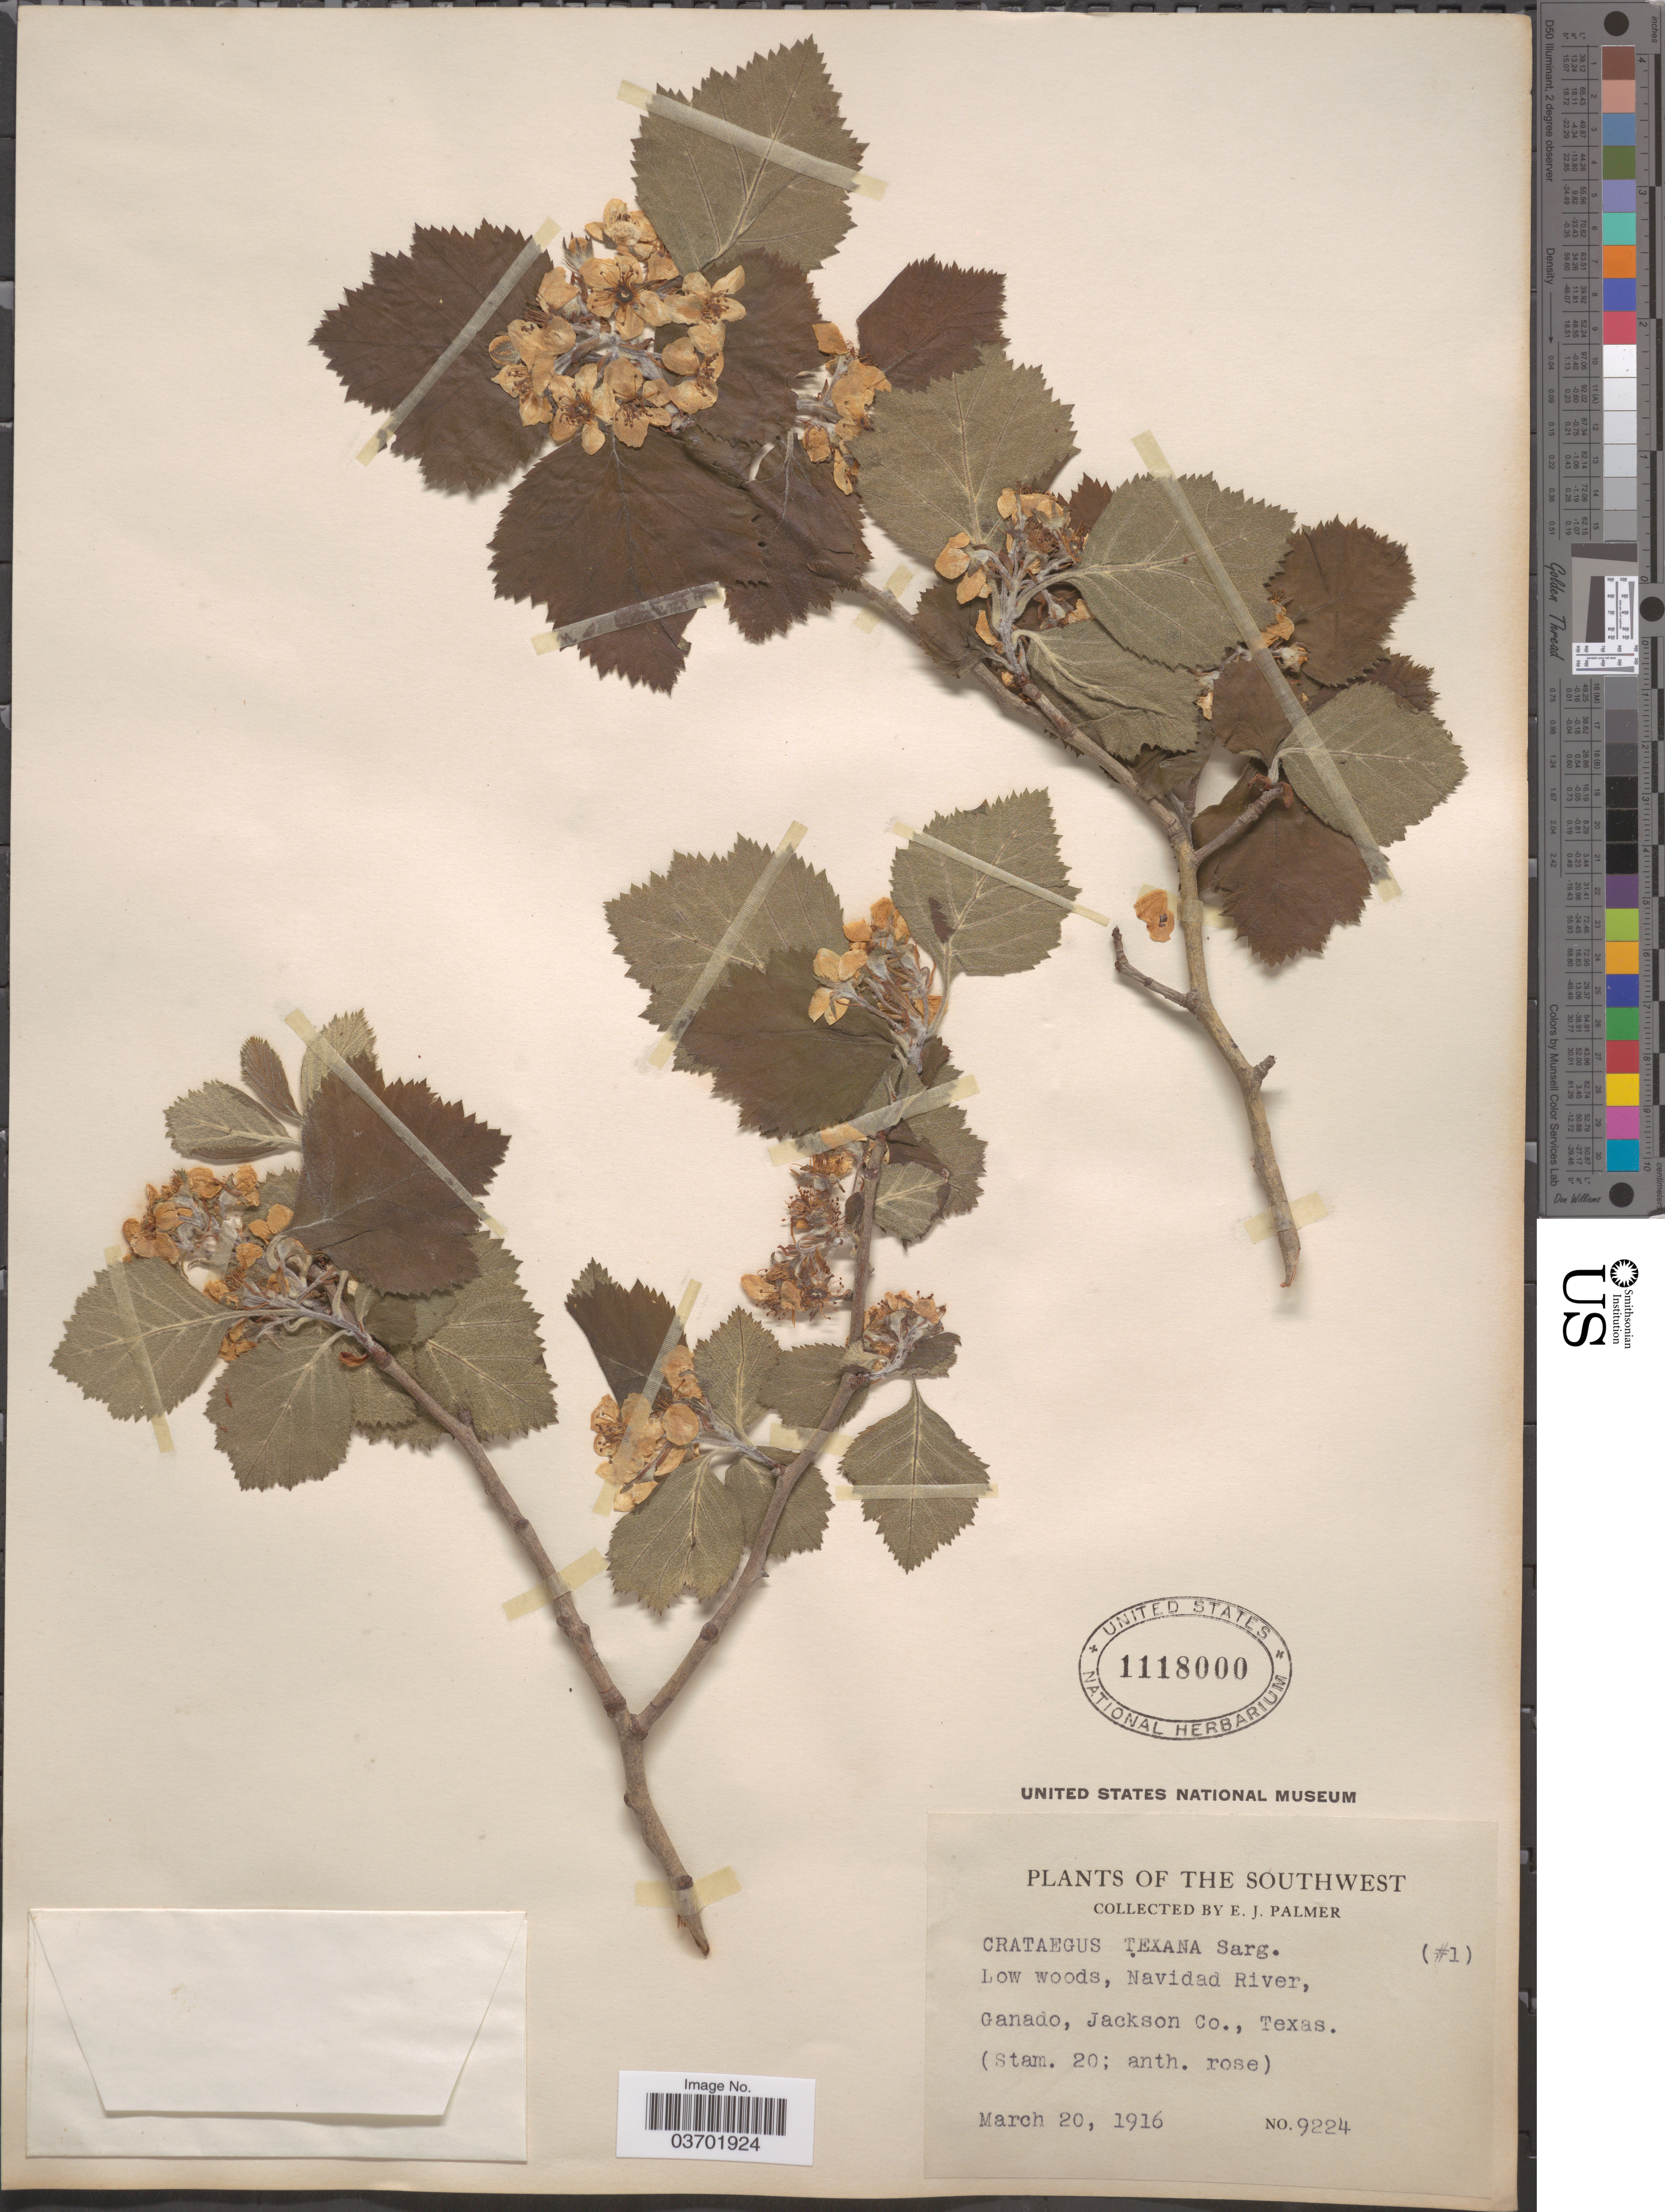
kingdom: Plantae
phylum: Tracheophyta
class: Magnoliopsida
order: Rosales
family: Rosaceae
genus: Crataegus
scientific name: Crataegus texana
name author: Buckley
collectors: E. J. Palmer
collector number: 9224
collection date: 1916-03-20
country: United States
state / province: Texas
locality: Southwest. Navidad River, Ganado, Jackson Co.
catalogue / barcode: US 1118000